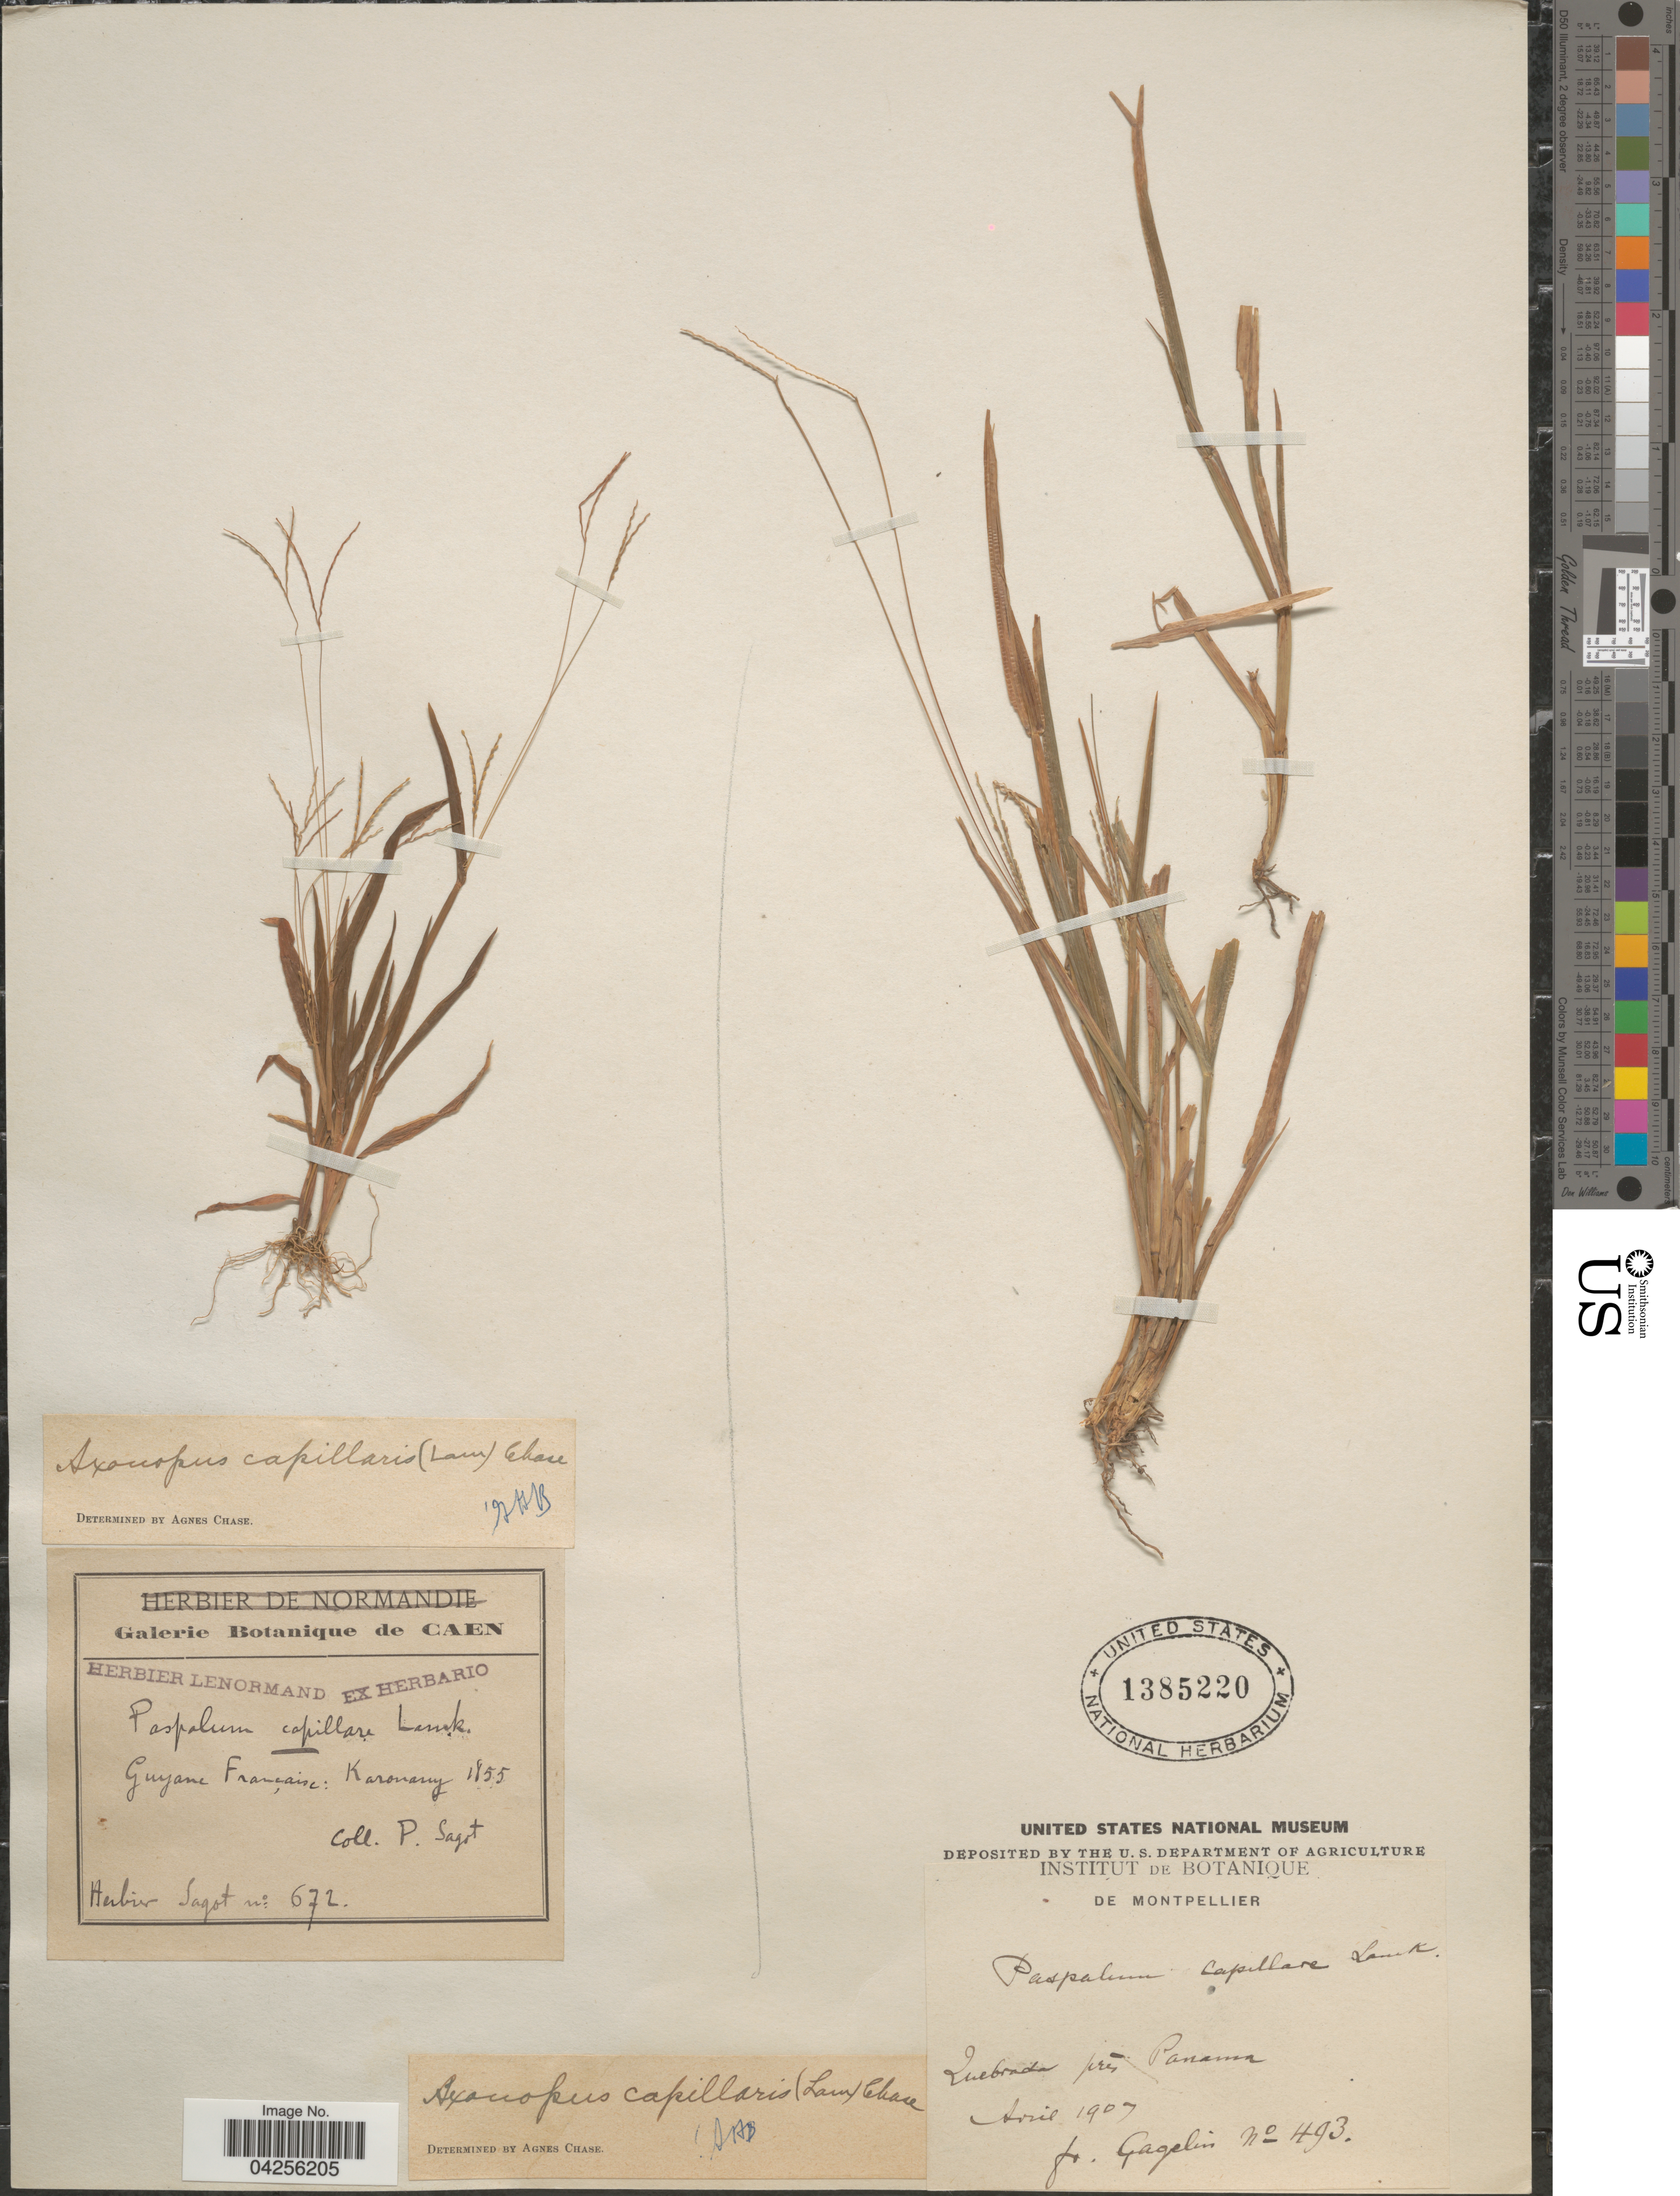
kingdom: Plantae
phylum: Tracheophyta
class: Liliopsida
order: Poales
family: Poaceae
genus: Axonopus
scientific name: Axonopus capillaris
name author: (Lam.) Chase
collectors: Gagelin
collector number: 493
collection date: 1907-04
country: Panama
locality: Quebrada près Panama.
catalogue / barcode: US 1385220-2